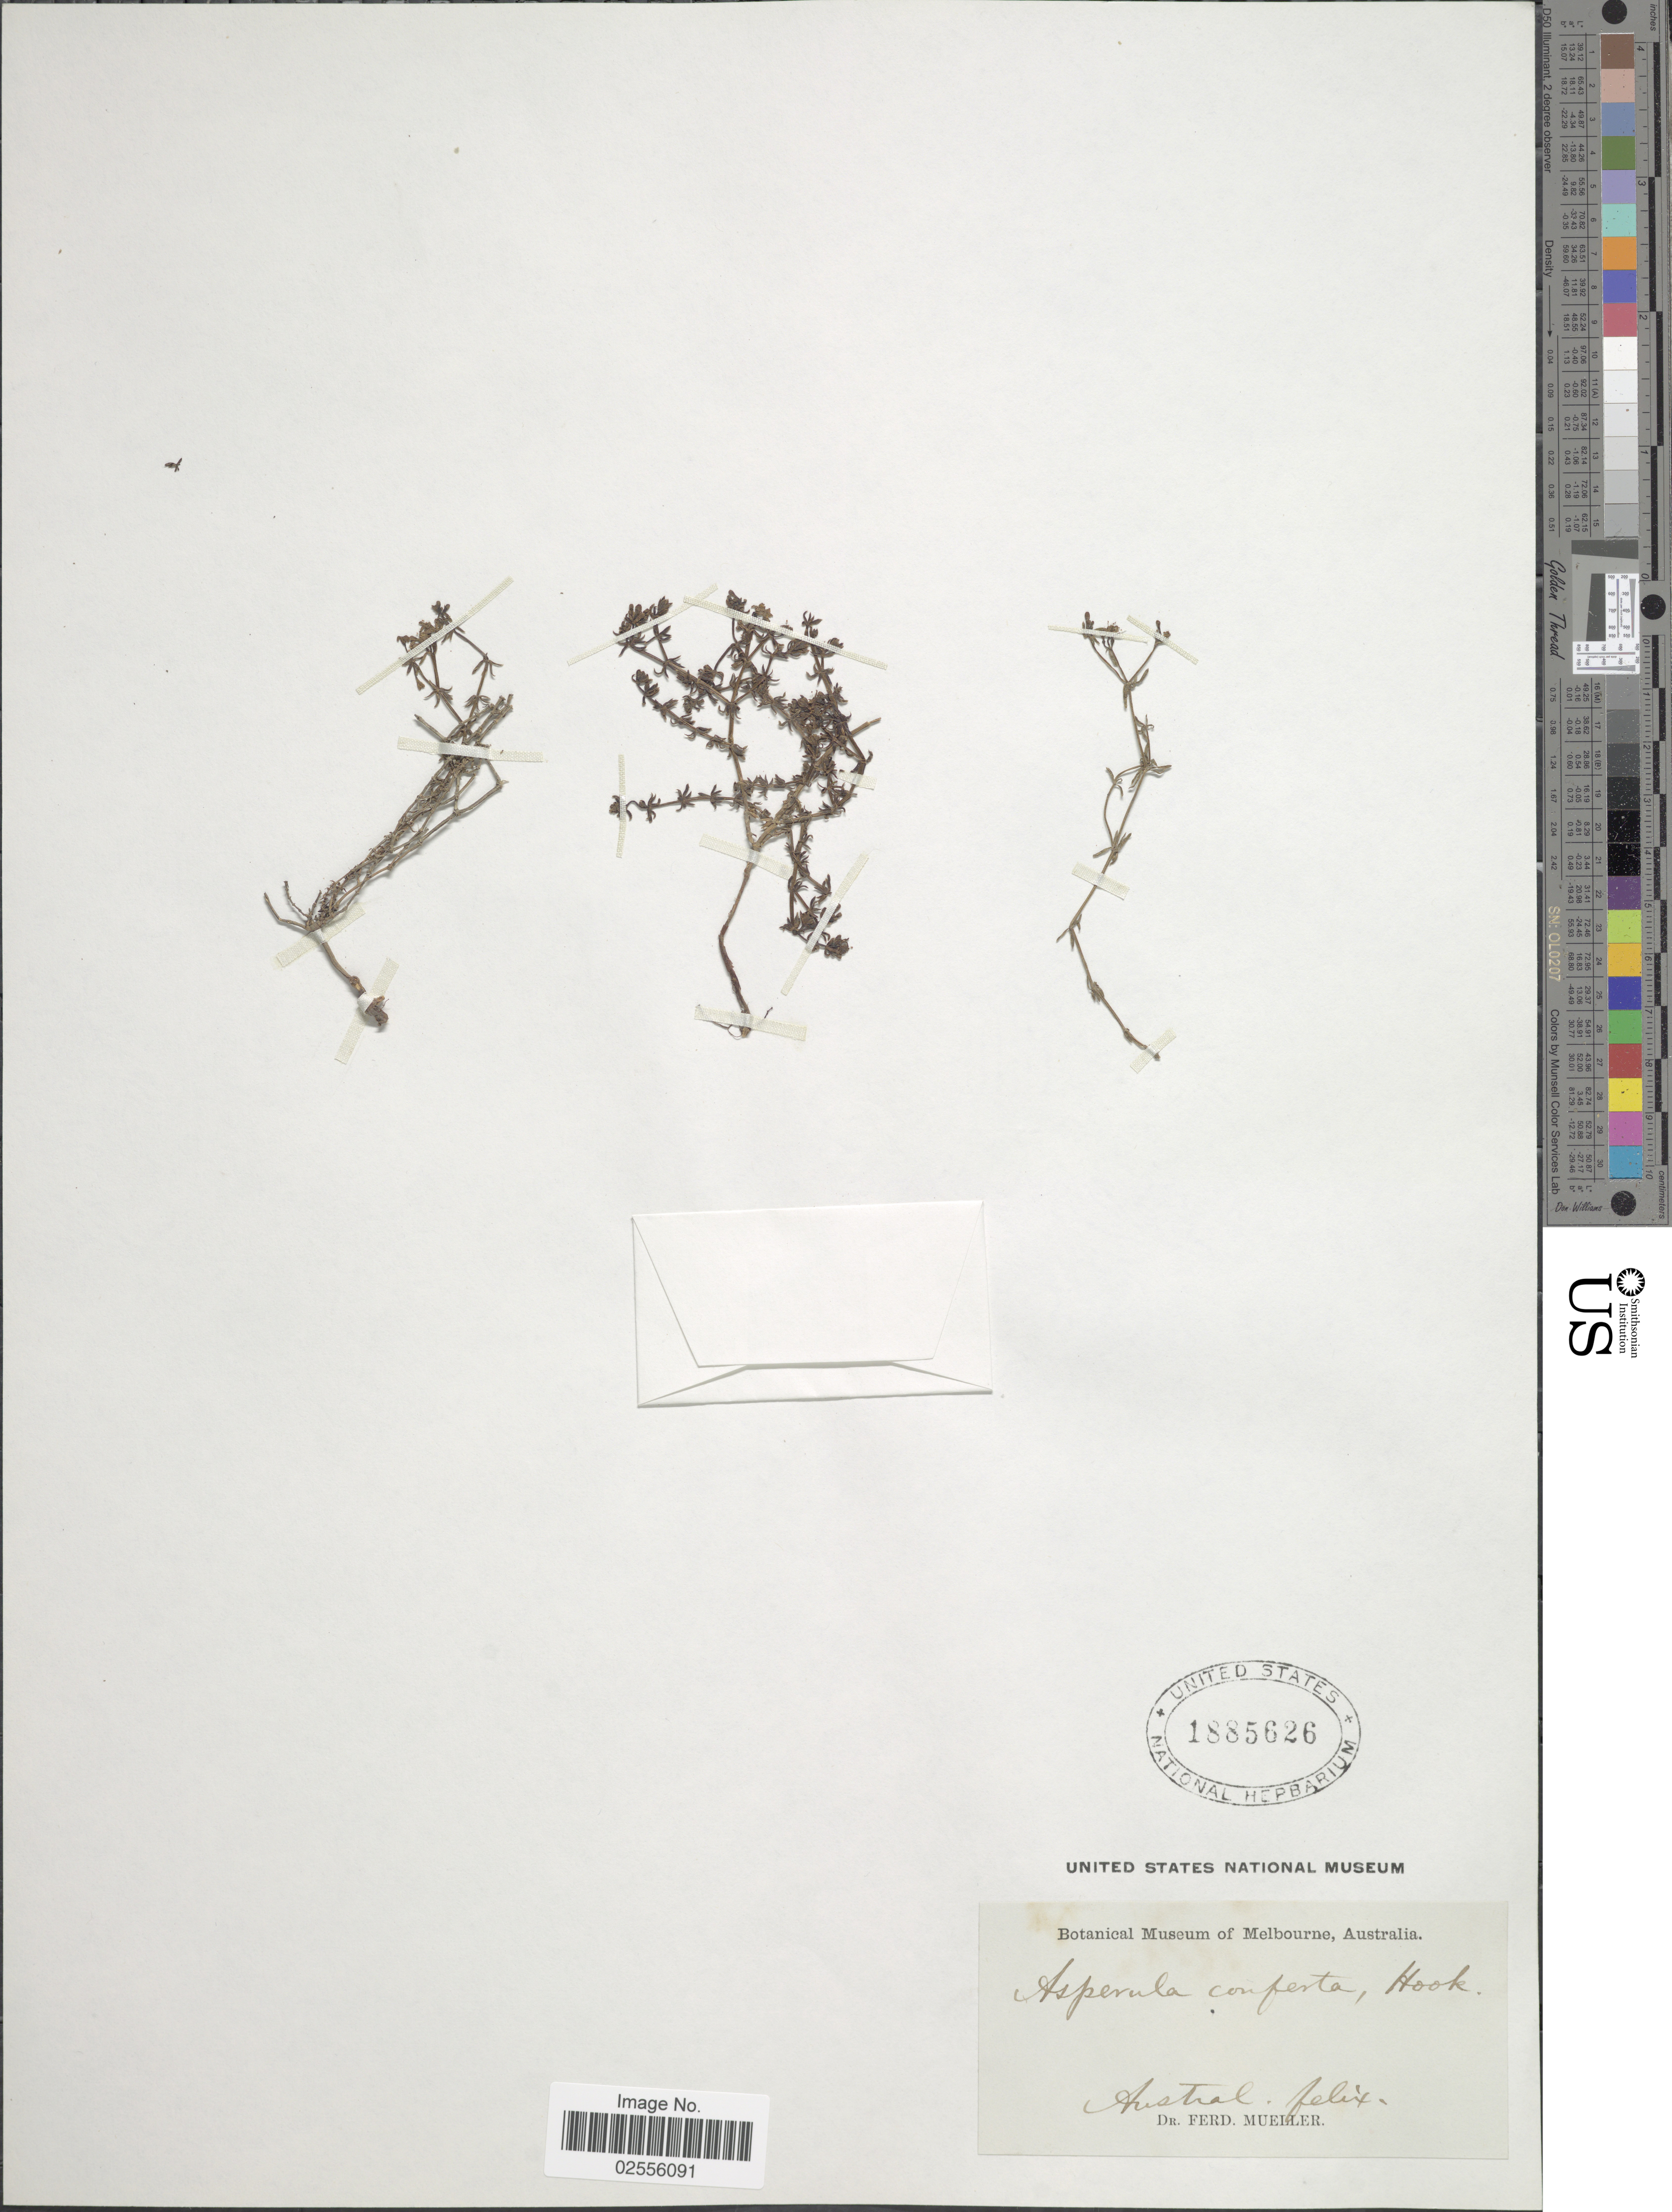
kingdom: Plantae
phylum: Tracheophyta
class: Magnoliopsida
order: Gentianales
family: Rubiaceae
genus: Asperula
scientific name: Asperula conferta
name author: Hook. f.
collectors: F. Mueller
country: Australia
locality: Austral. felix.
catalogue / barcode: US 1885626